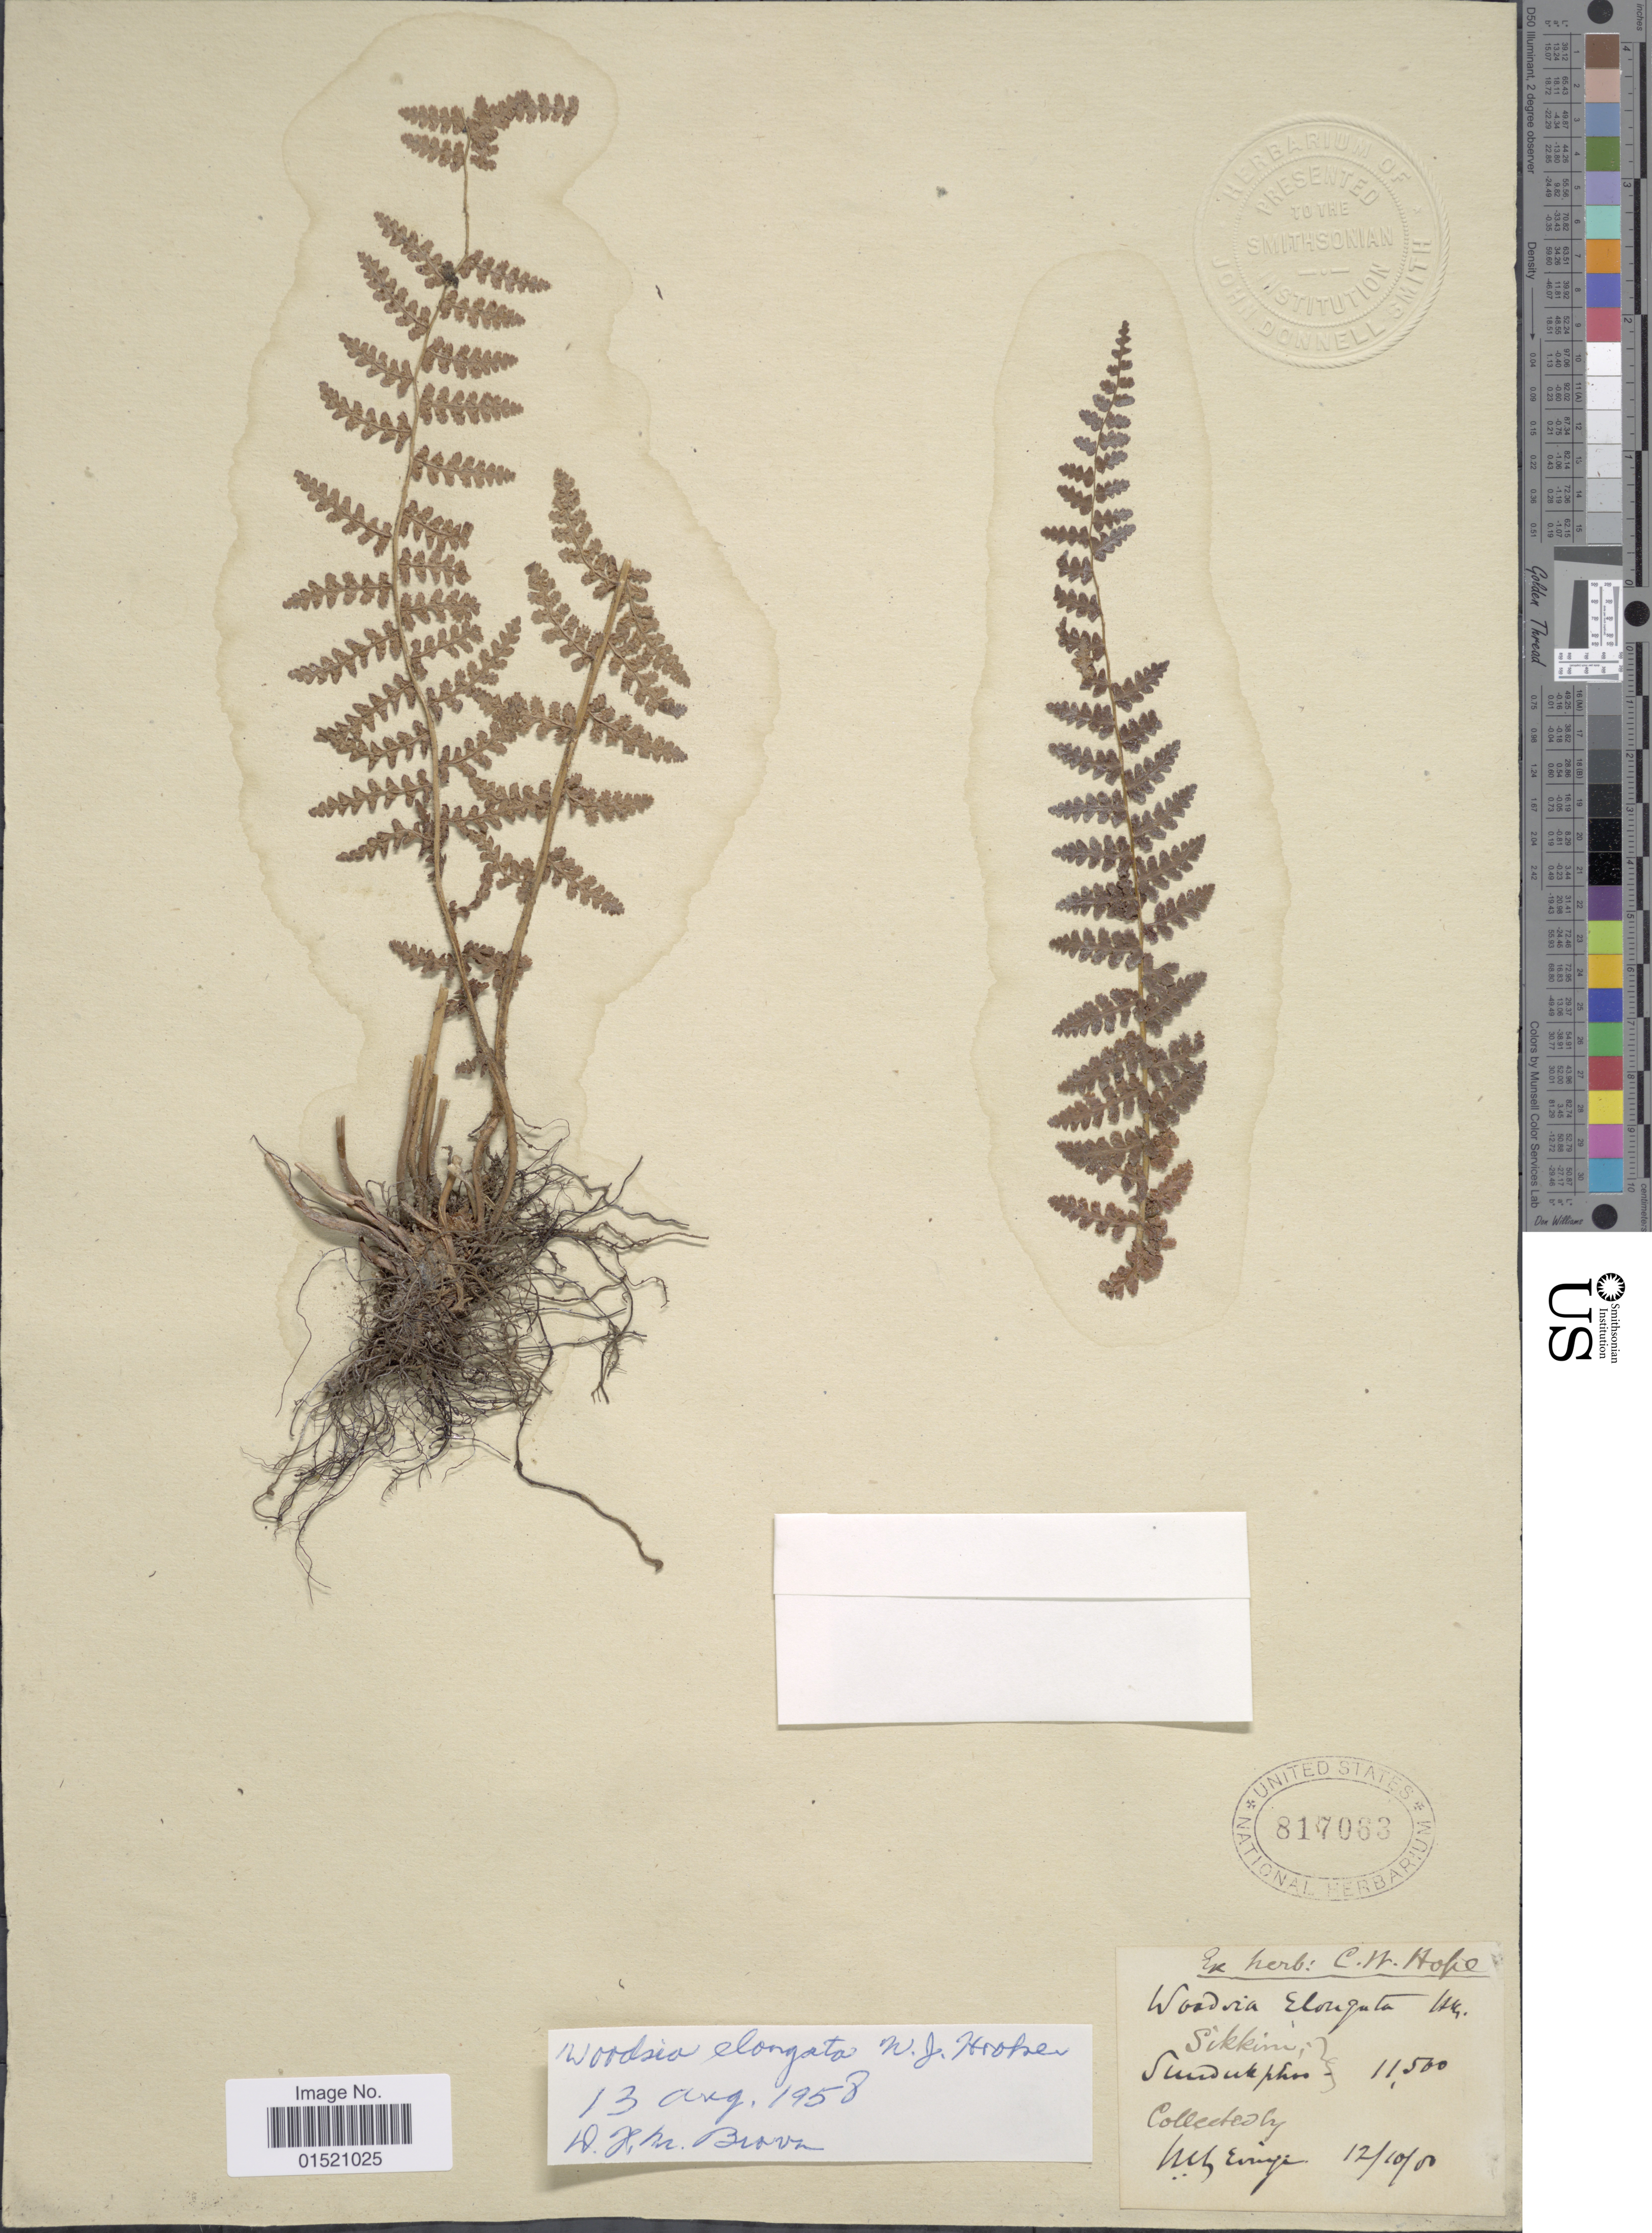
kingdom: Plantae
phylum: Tracheophyta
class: Polypodiopsida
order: Polypodiales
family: Woodsiaceae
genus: Woodsia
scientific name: Woodsia elongata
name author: Hook.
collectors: E. Evinger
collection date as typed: Transcribed d/m/y: 12/10/80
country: India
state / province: Sikkim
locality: Sunduk [illegible text]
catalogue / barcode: US 817063